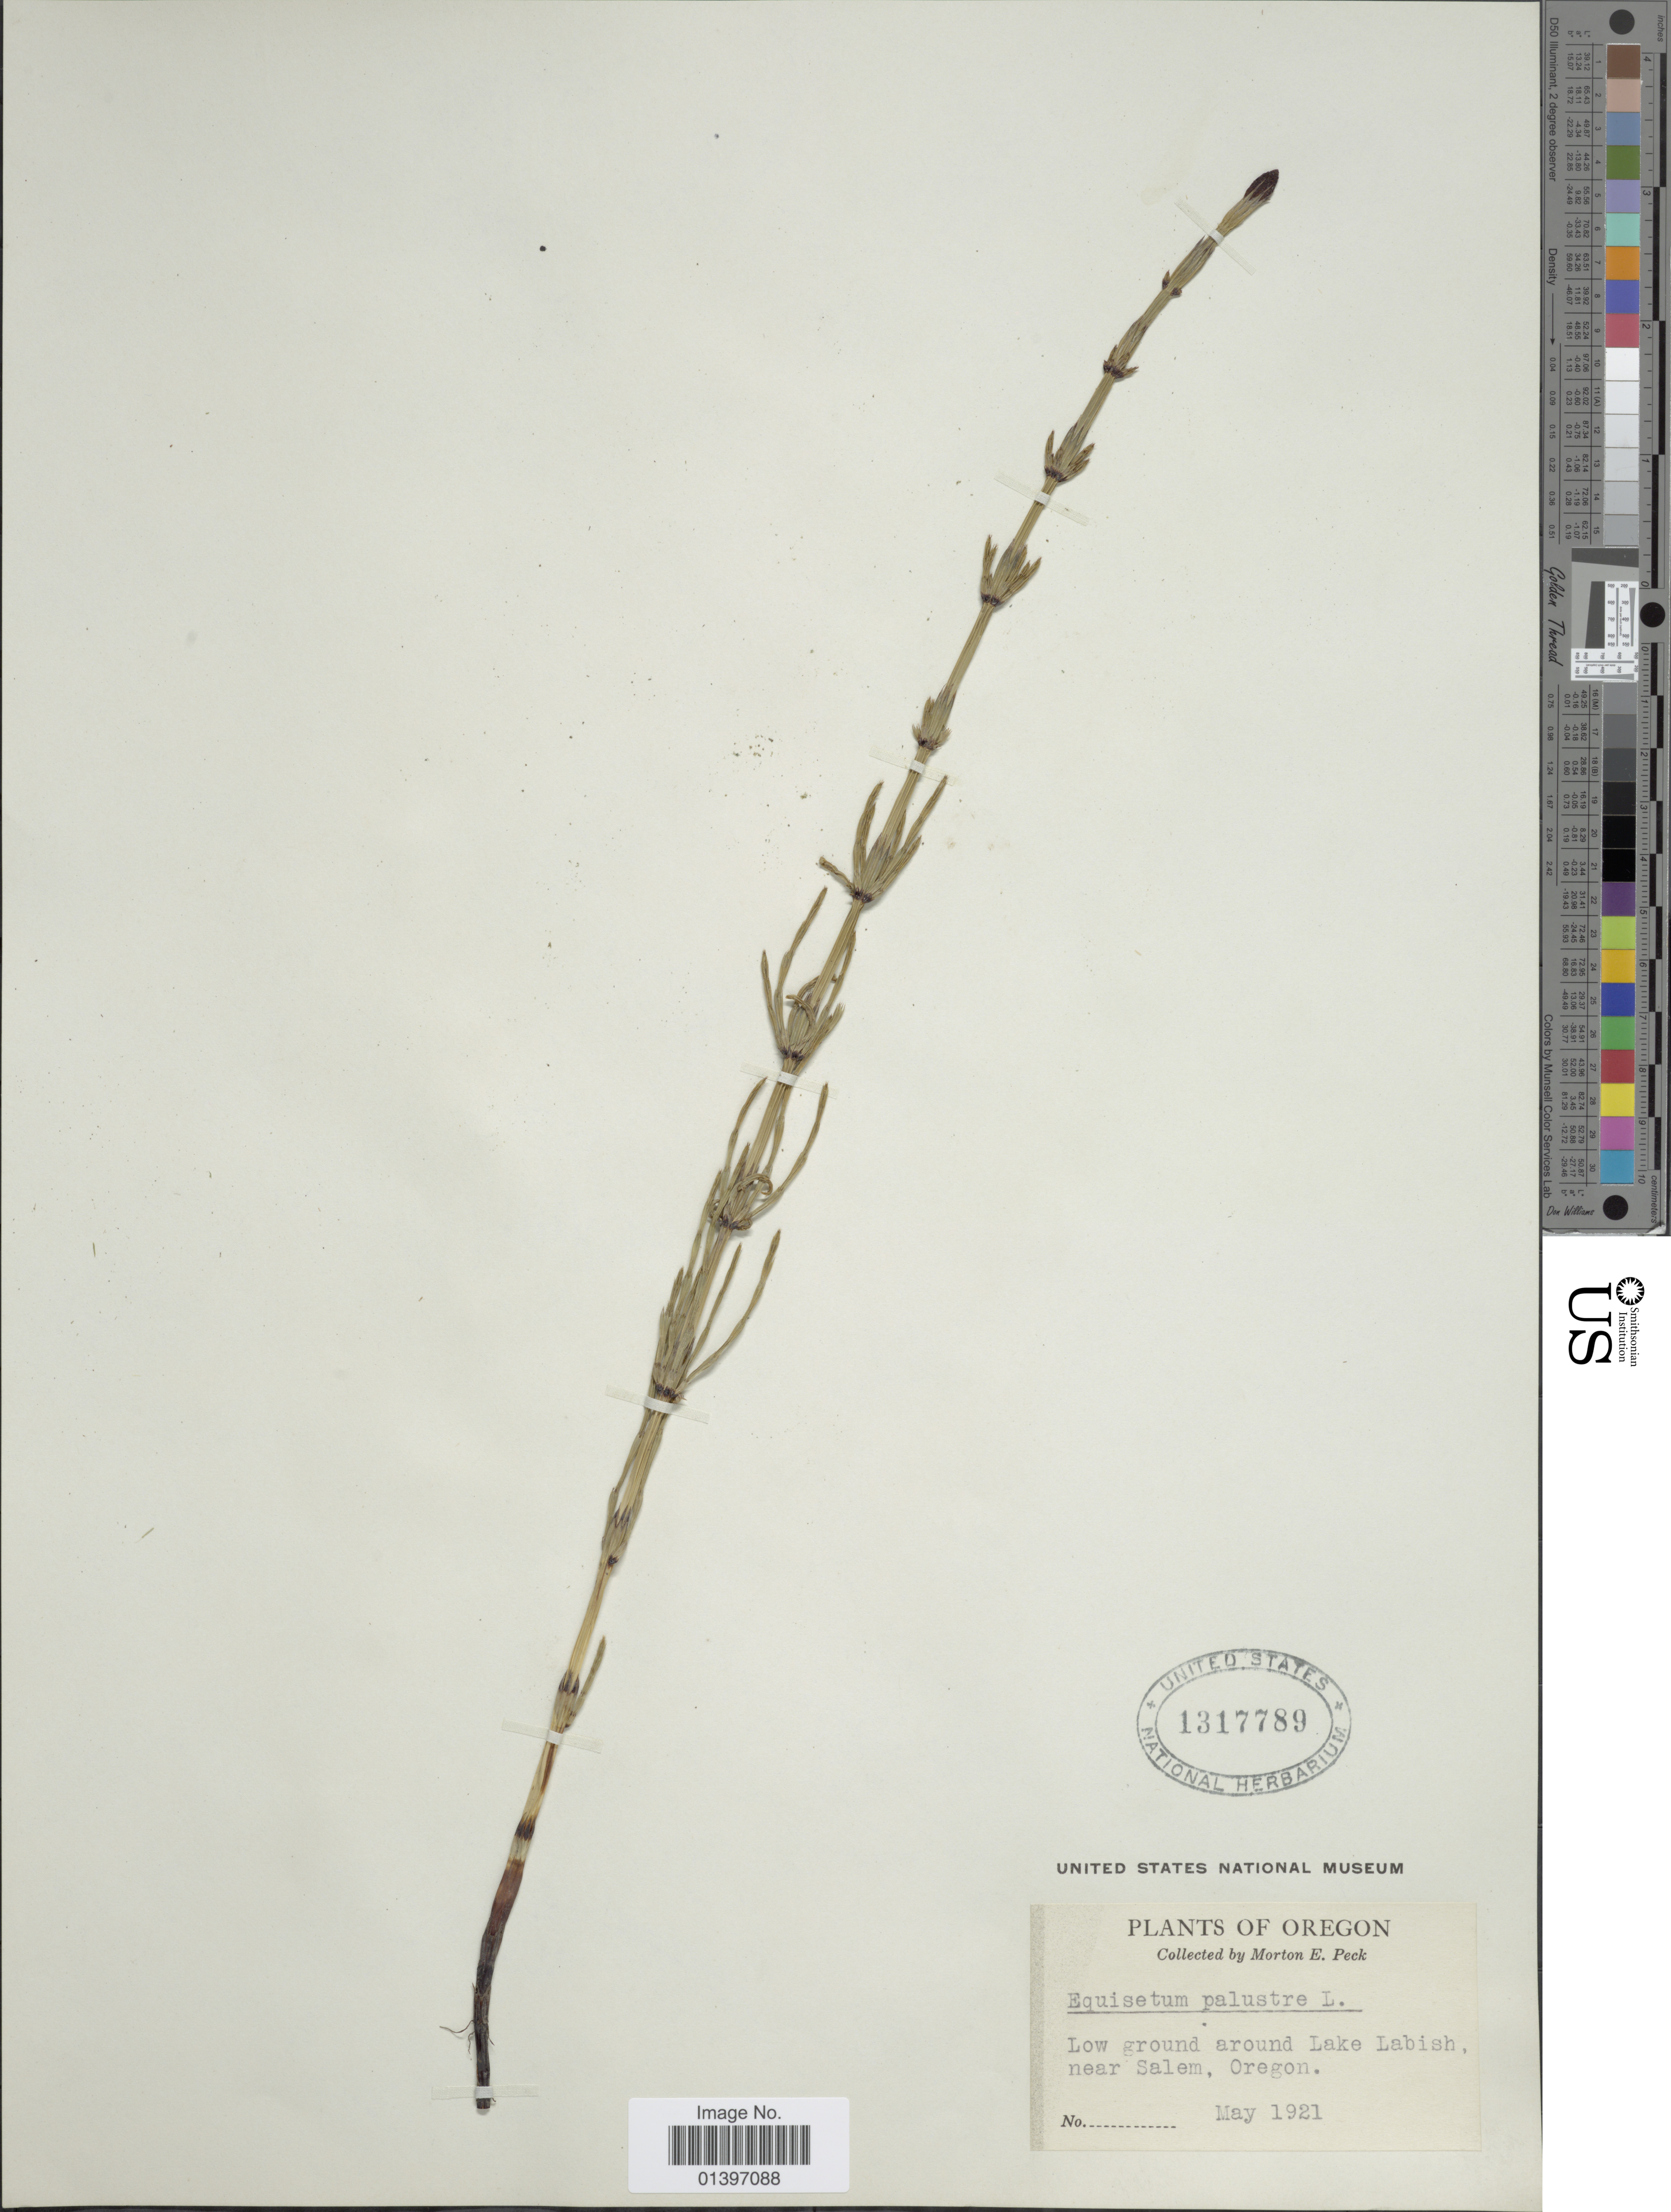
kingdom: Plantae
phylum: Tracheophyta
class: Polypodiopsida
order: Equisetales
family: Equisetaceae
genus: Equisetum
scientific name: Equisetum palustre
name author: L.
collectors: M. E. Peck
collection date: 1921-05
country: United States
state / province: Oregon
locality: Low ground around Lake Labish, near Salem, Oregon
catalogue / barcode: US 1317789